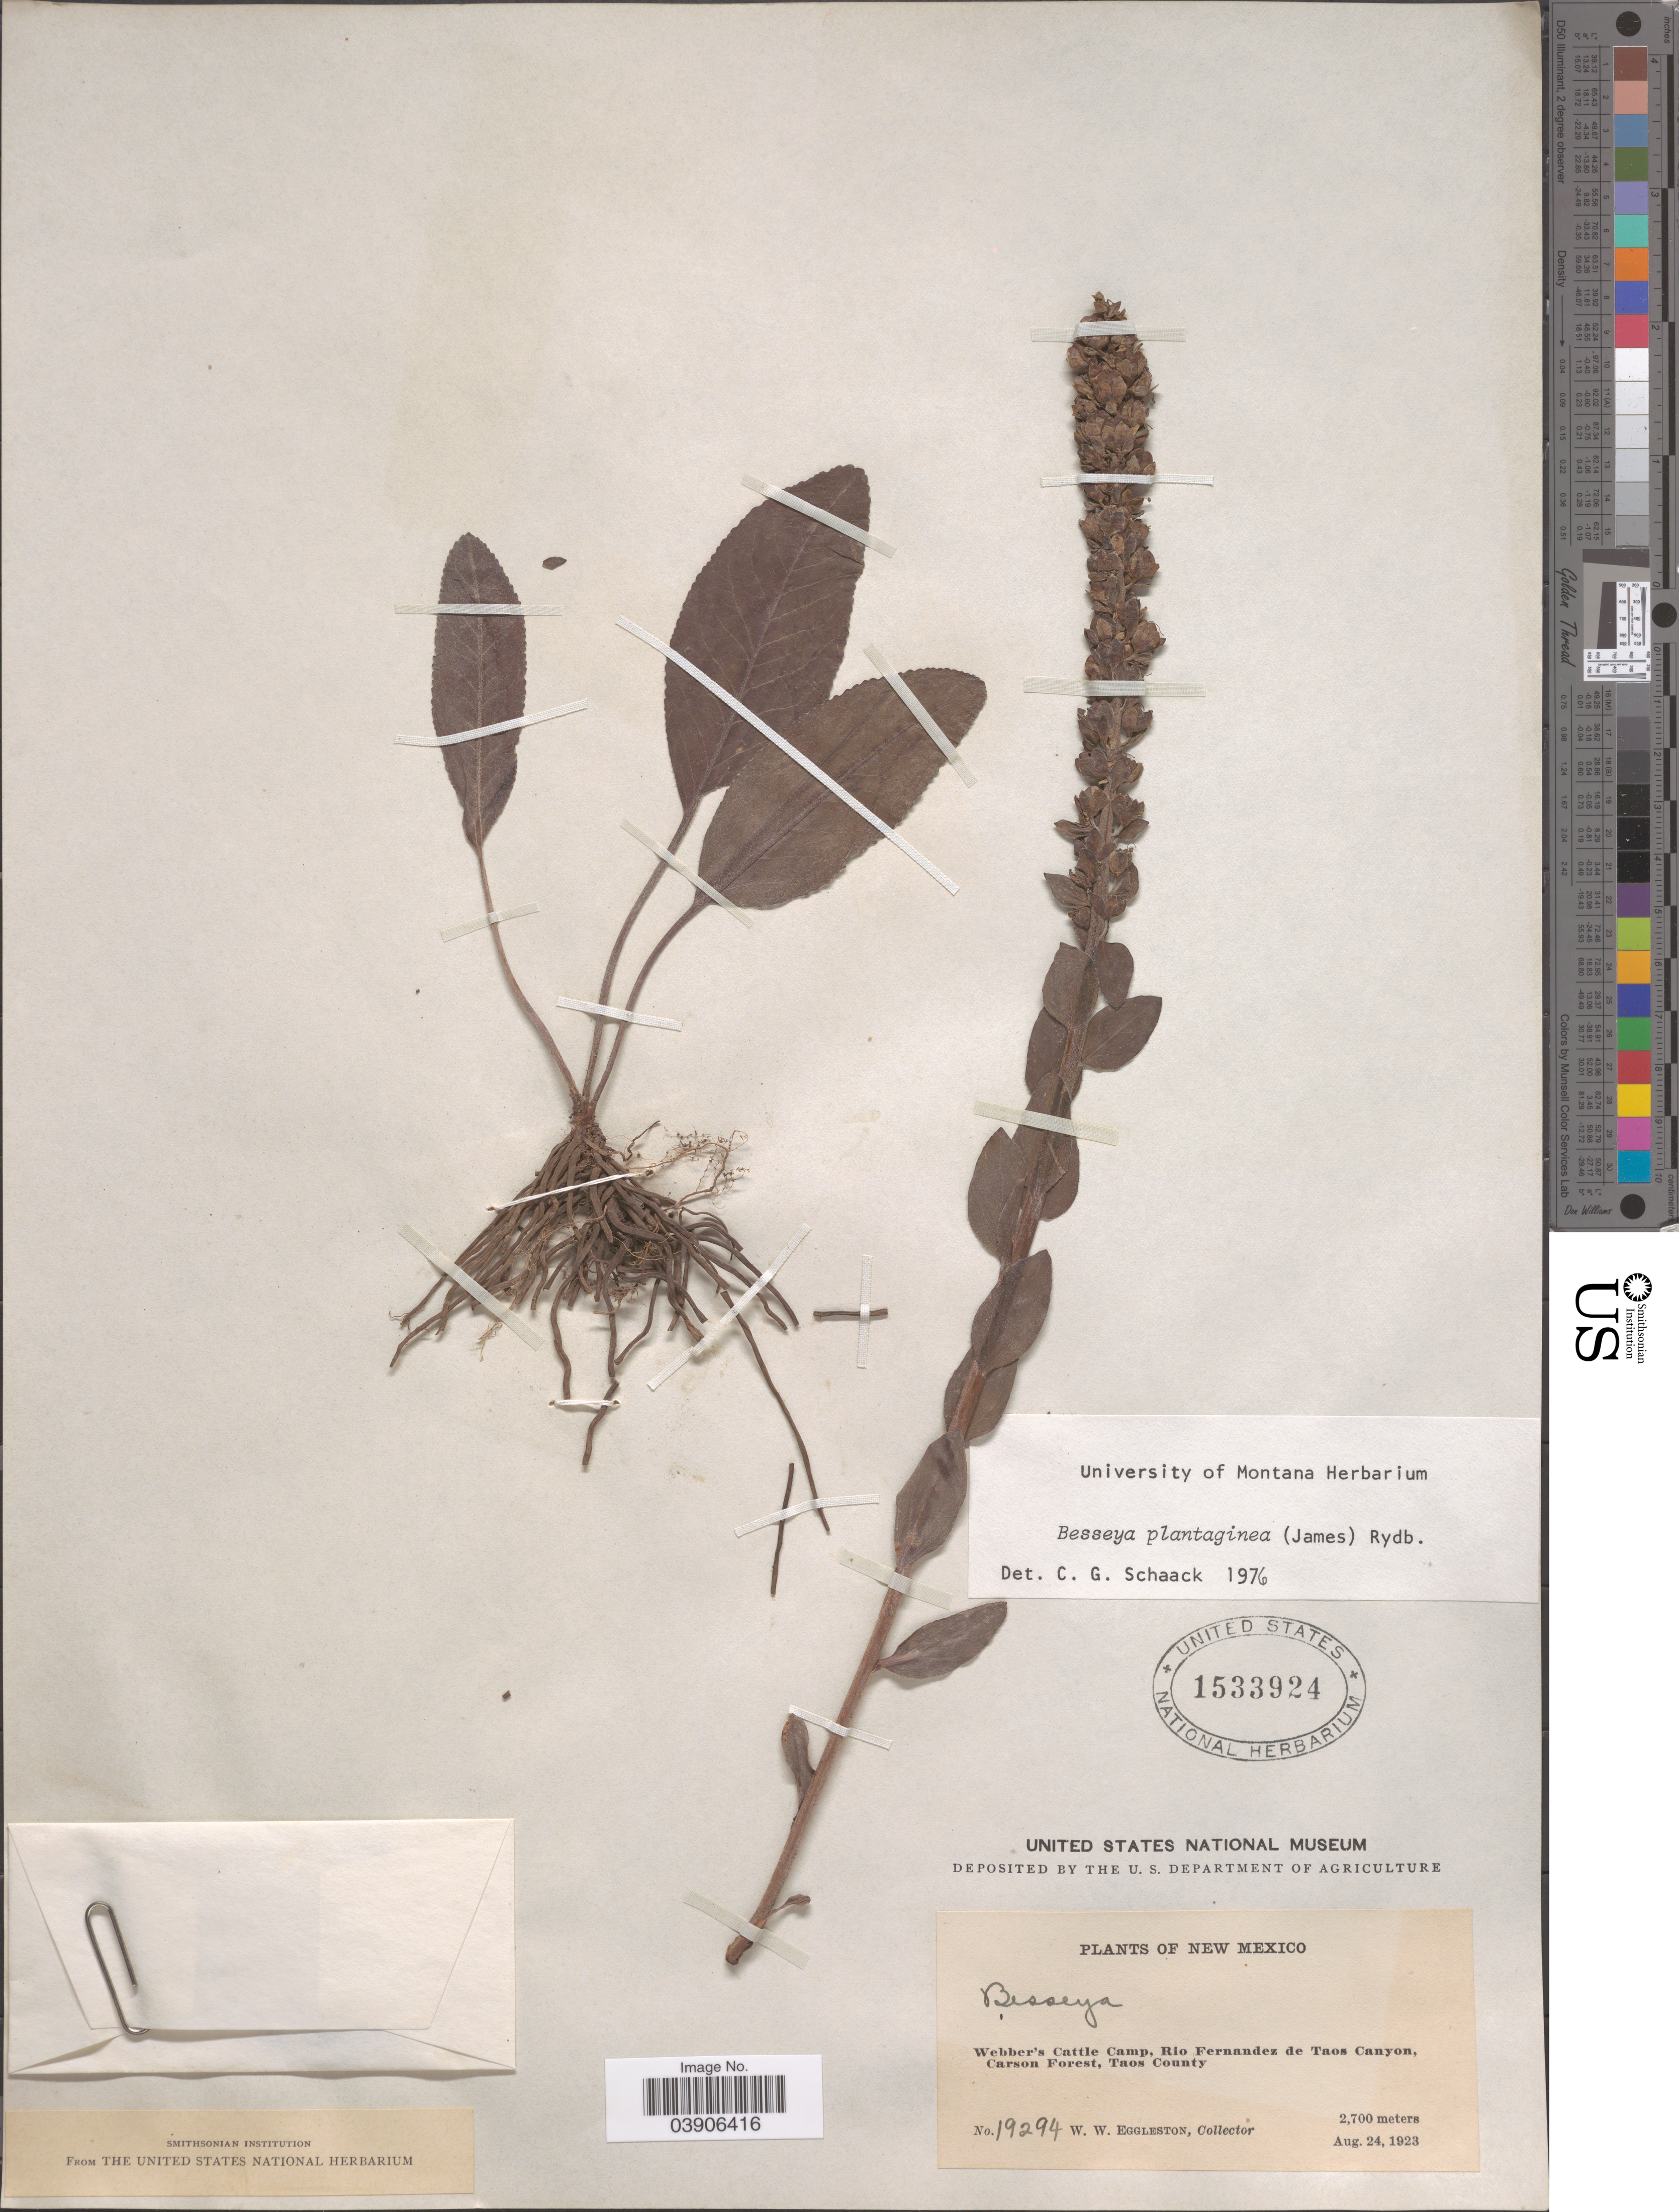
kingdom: Plantae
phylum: Tracheophyta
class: Magnoliopsida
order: Lamiales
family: Plantaginaceae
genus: Synthyris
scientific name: Synthyris plantaginea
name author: (E. James) Benth.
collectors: W. W. Eggleston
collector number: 19294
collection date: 1923-08-24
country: United States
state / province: New Mexico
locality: Webber's Cattle Camp, Rio Fernandez de Taos Canyon, Carson Forest, Taos County.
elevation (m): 2700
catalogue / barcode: US 1533924